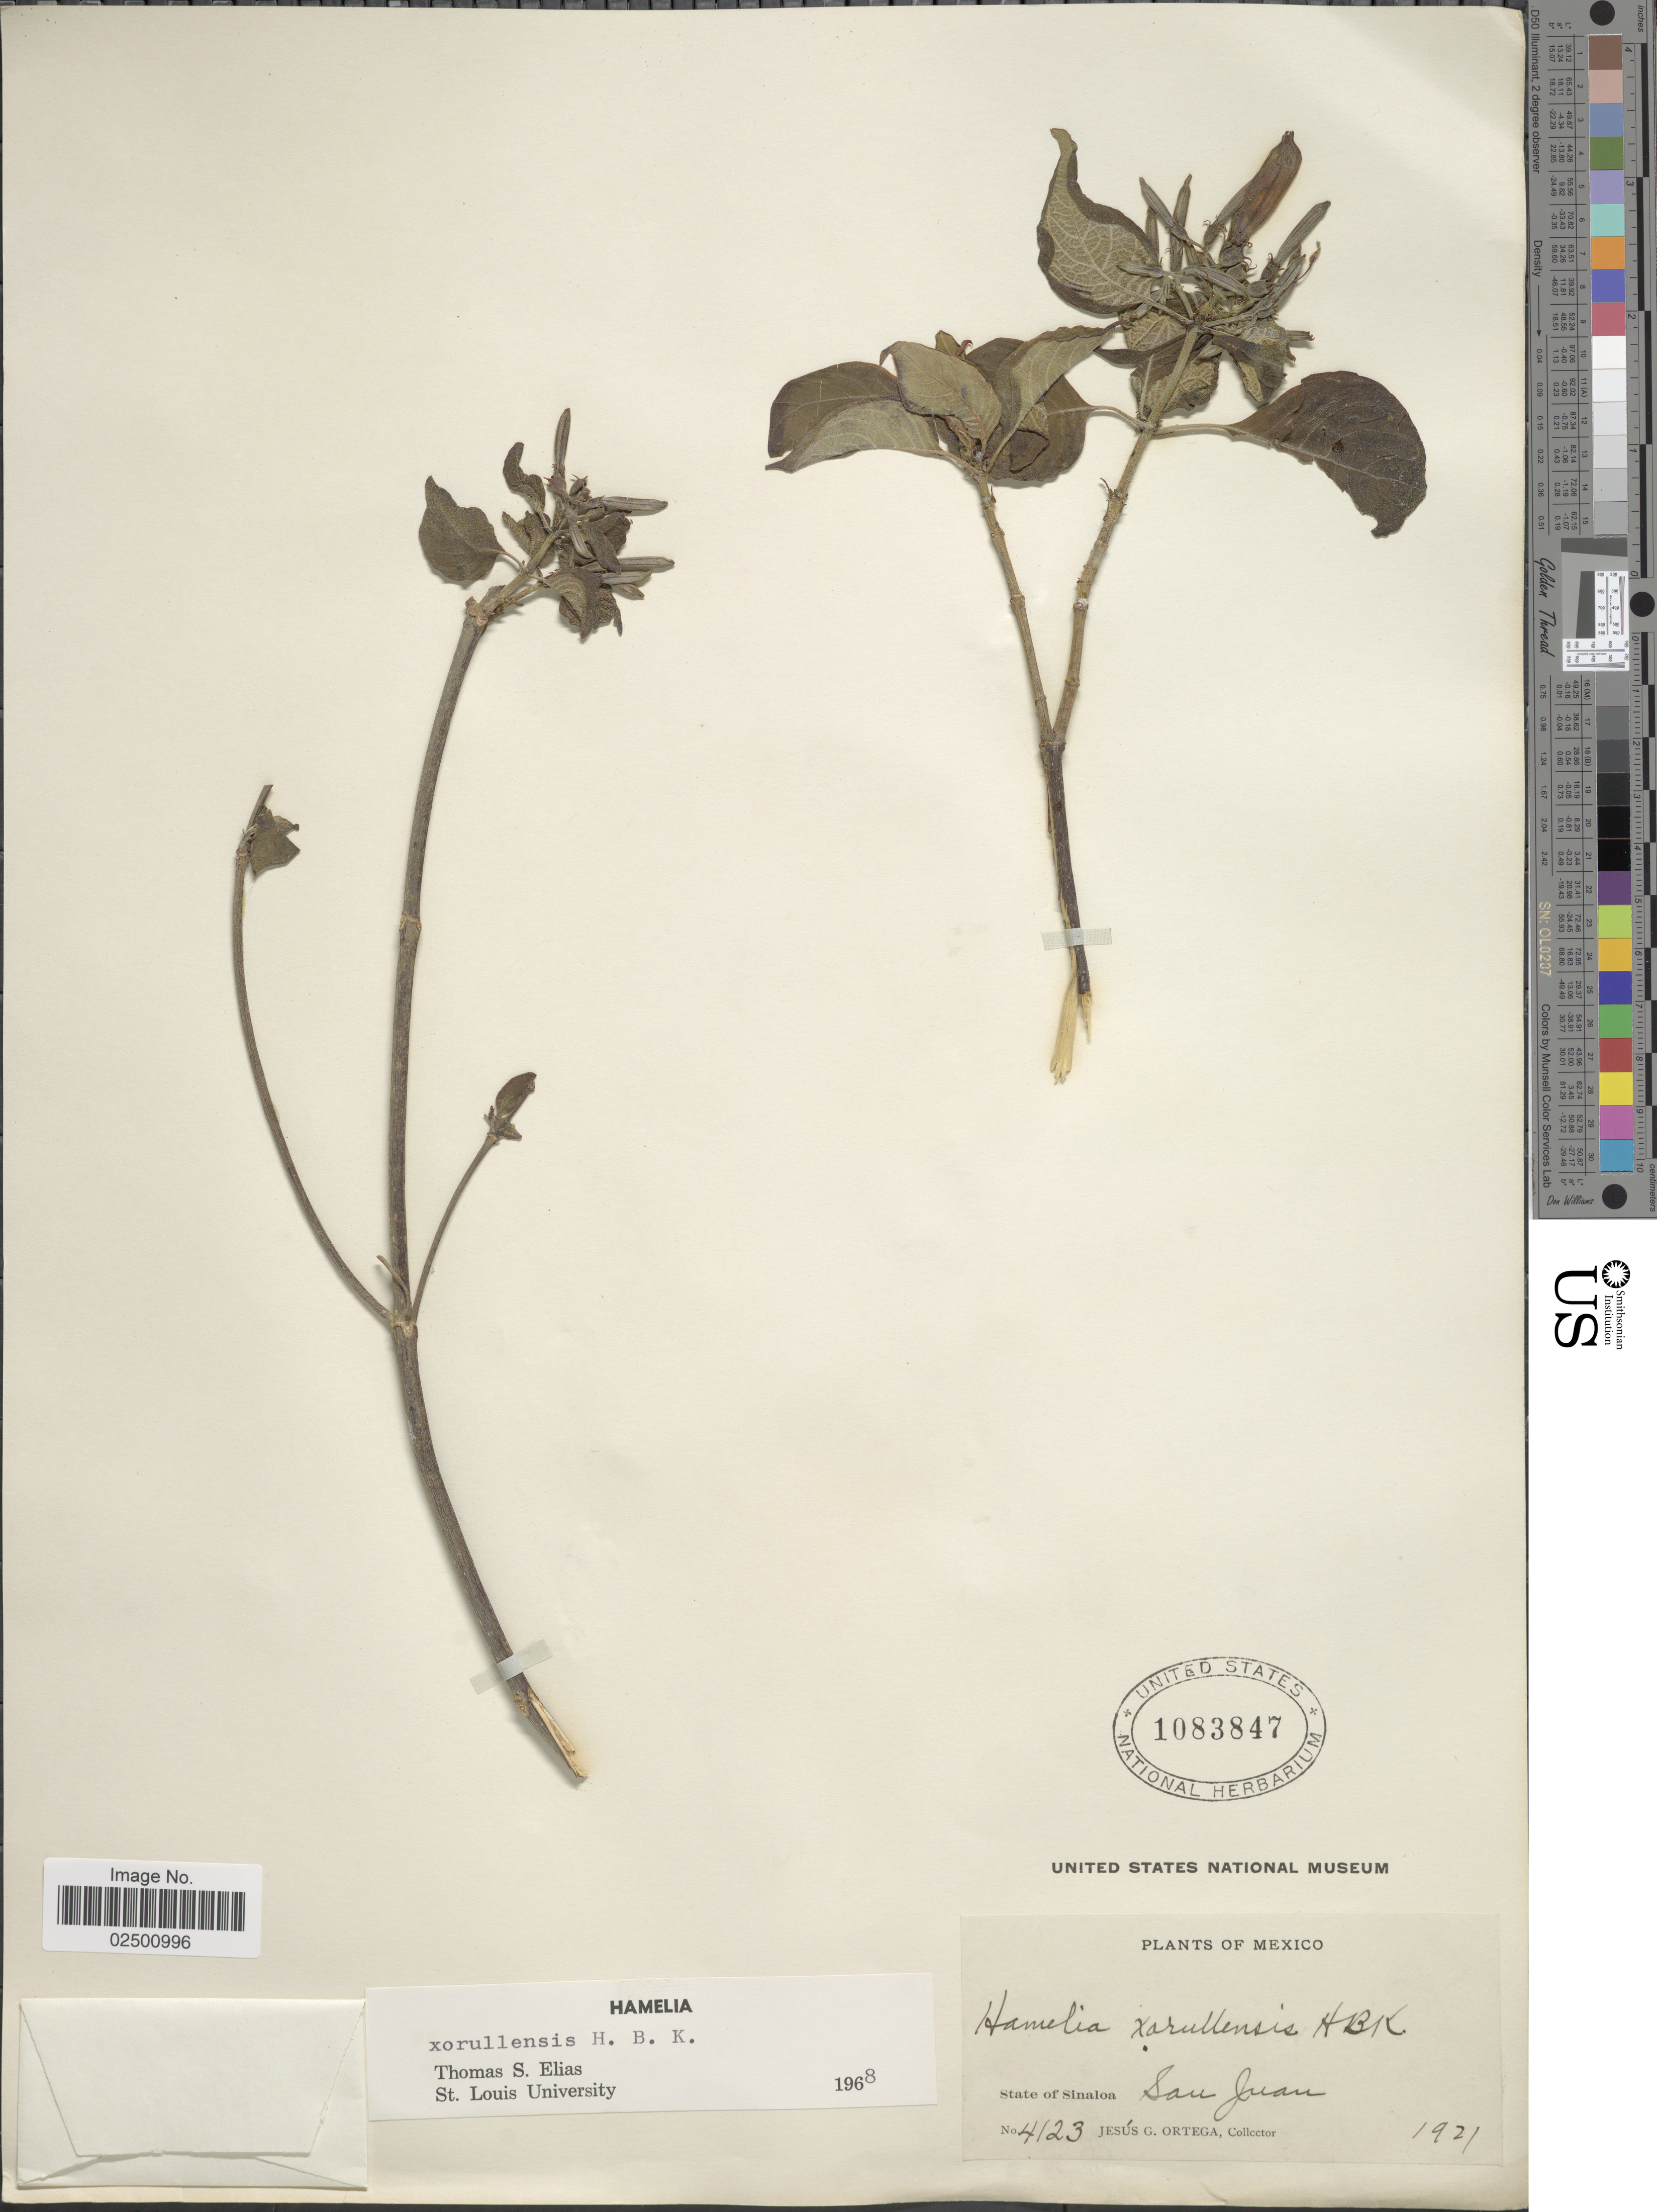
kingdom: Plantae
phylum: Tracheophyta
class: Magnoliopsida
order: Gentianales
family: Rubiaceae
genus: Hamelia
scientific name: Hamelia xorullensis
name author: Kunth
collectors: J. Ortega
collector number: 4123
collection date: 1921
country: Mexico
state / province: Sinaloa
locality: State of Sinaloa. San Juan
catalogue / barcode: US 1083847